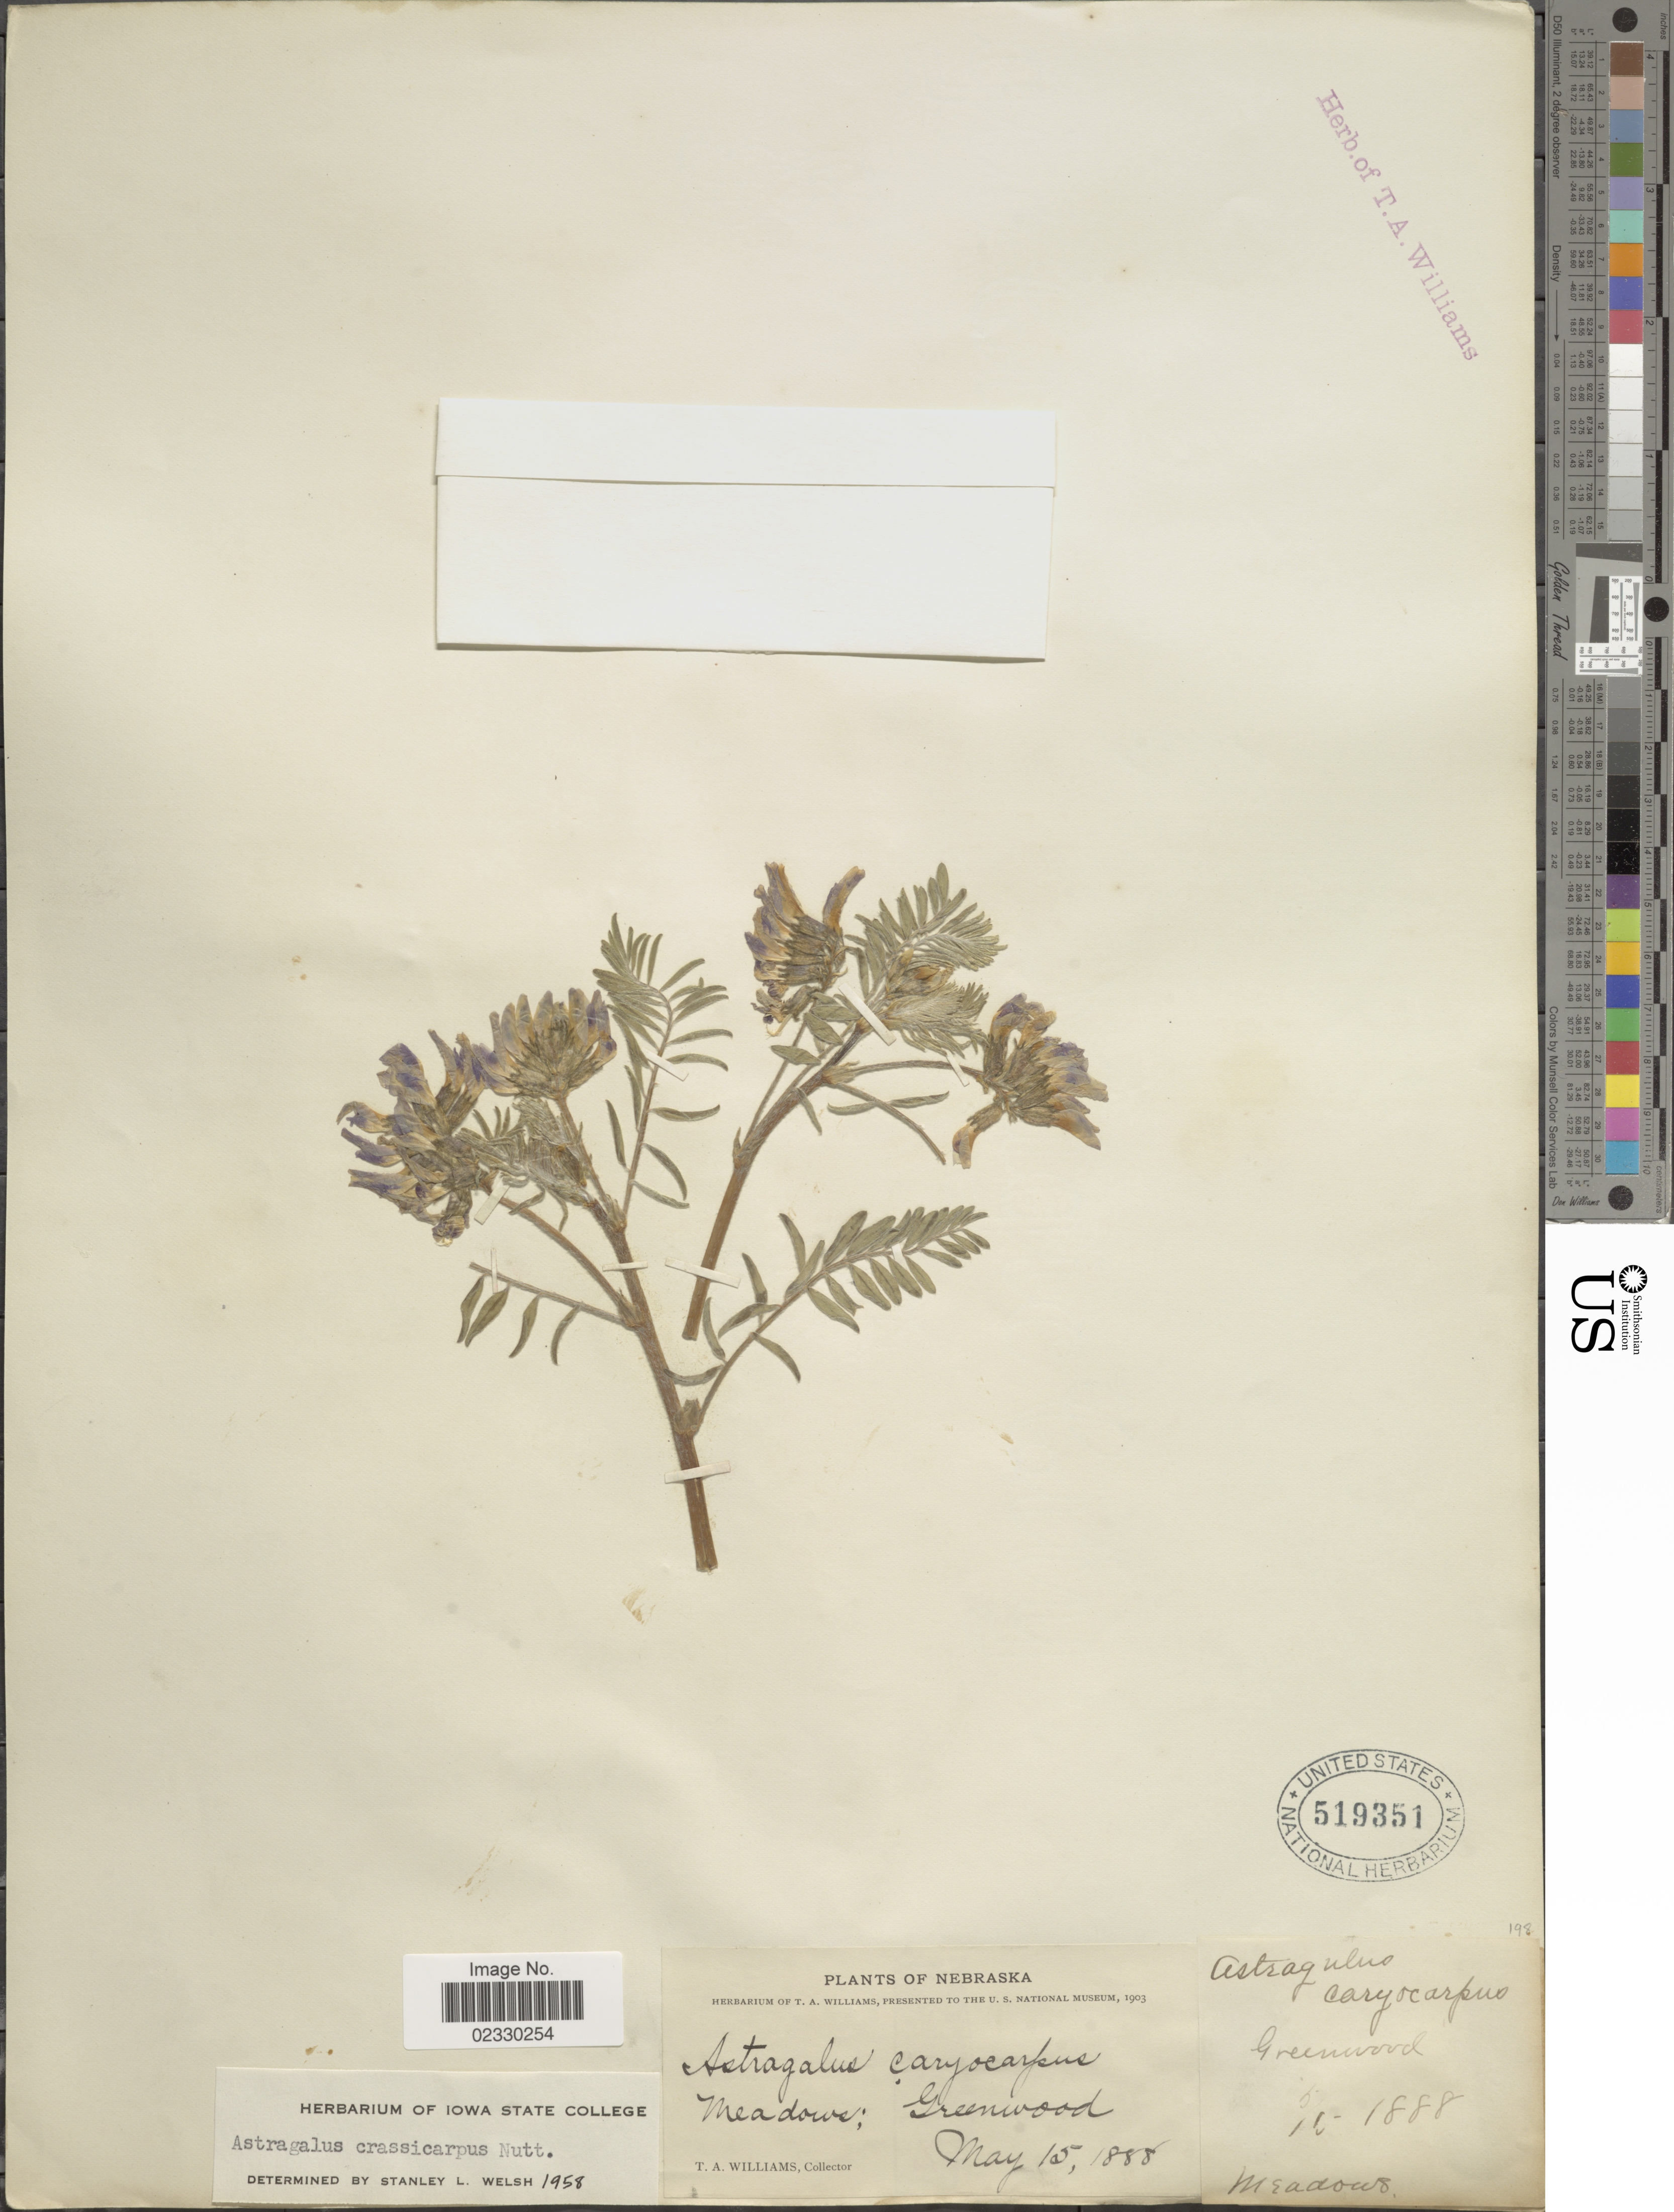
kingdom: Plantae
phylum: Tracheophyta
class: Magnoliopsida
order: Fabales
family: Fabaceae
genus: Astragalus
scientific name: Astragalus crassicarpus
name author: Nutt.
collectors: T. A. Williams (herbarium)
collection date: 1888-05-15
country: United States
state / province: Nebraska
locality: Meadows; Greenwood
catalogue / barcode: US 519351